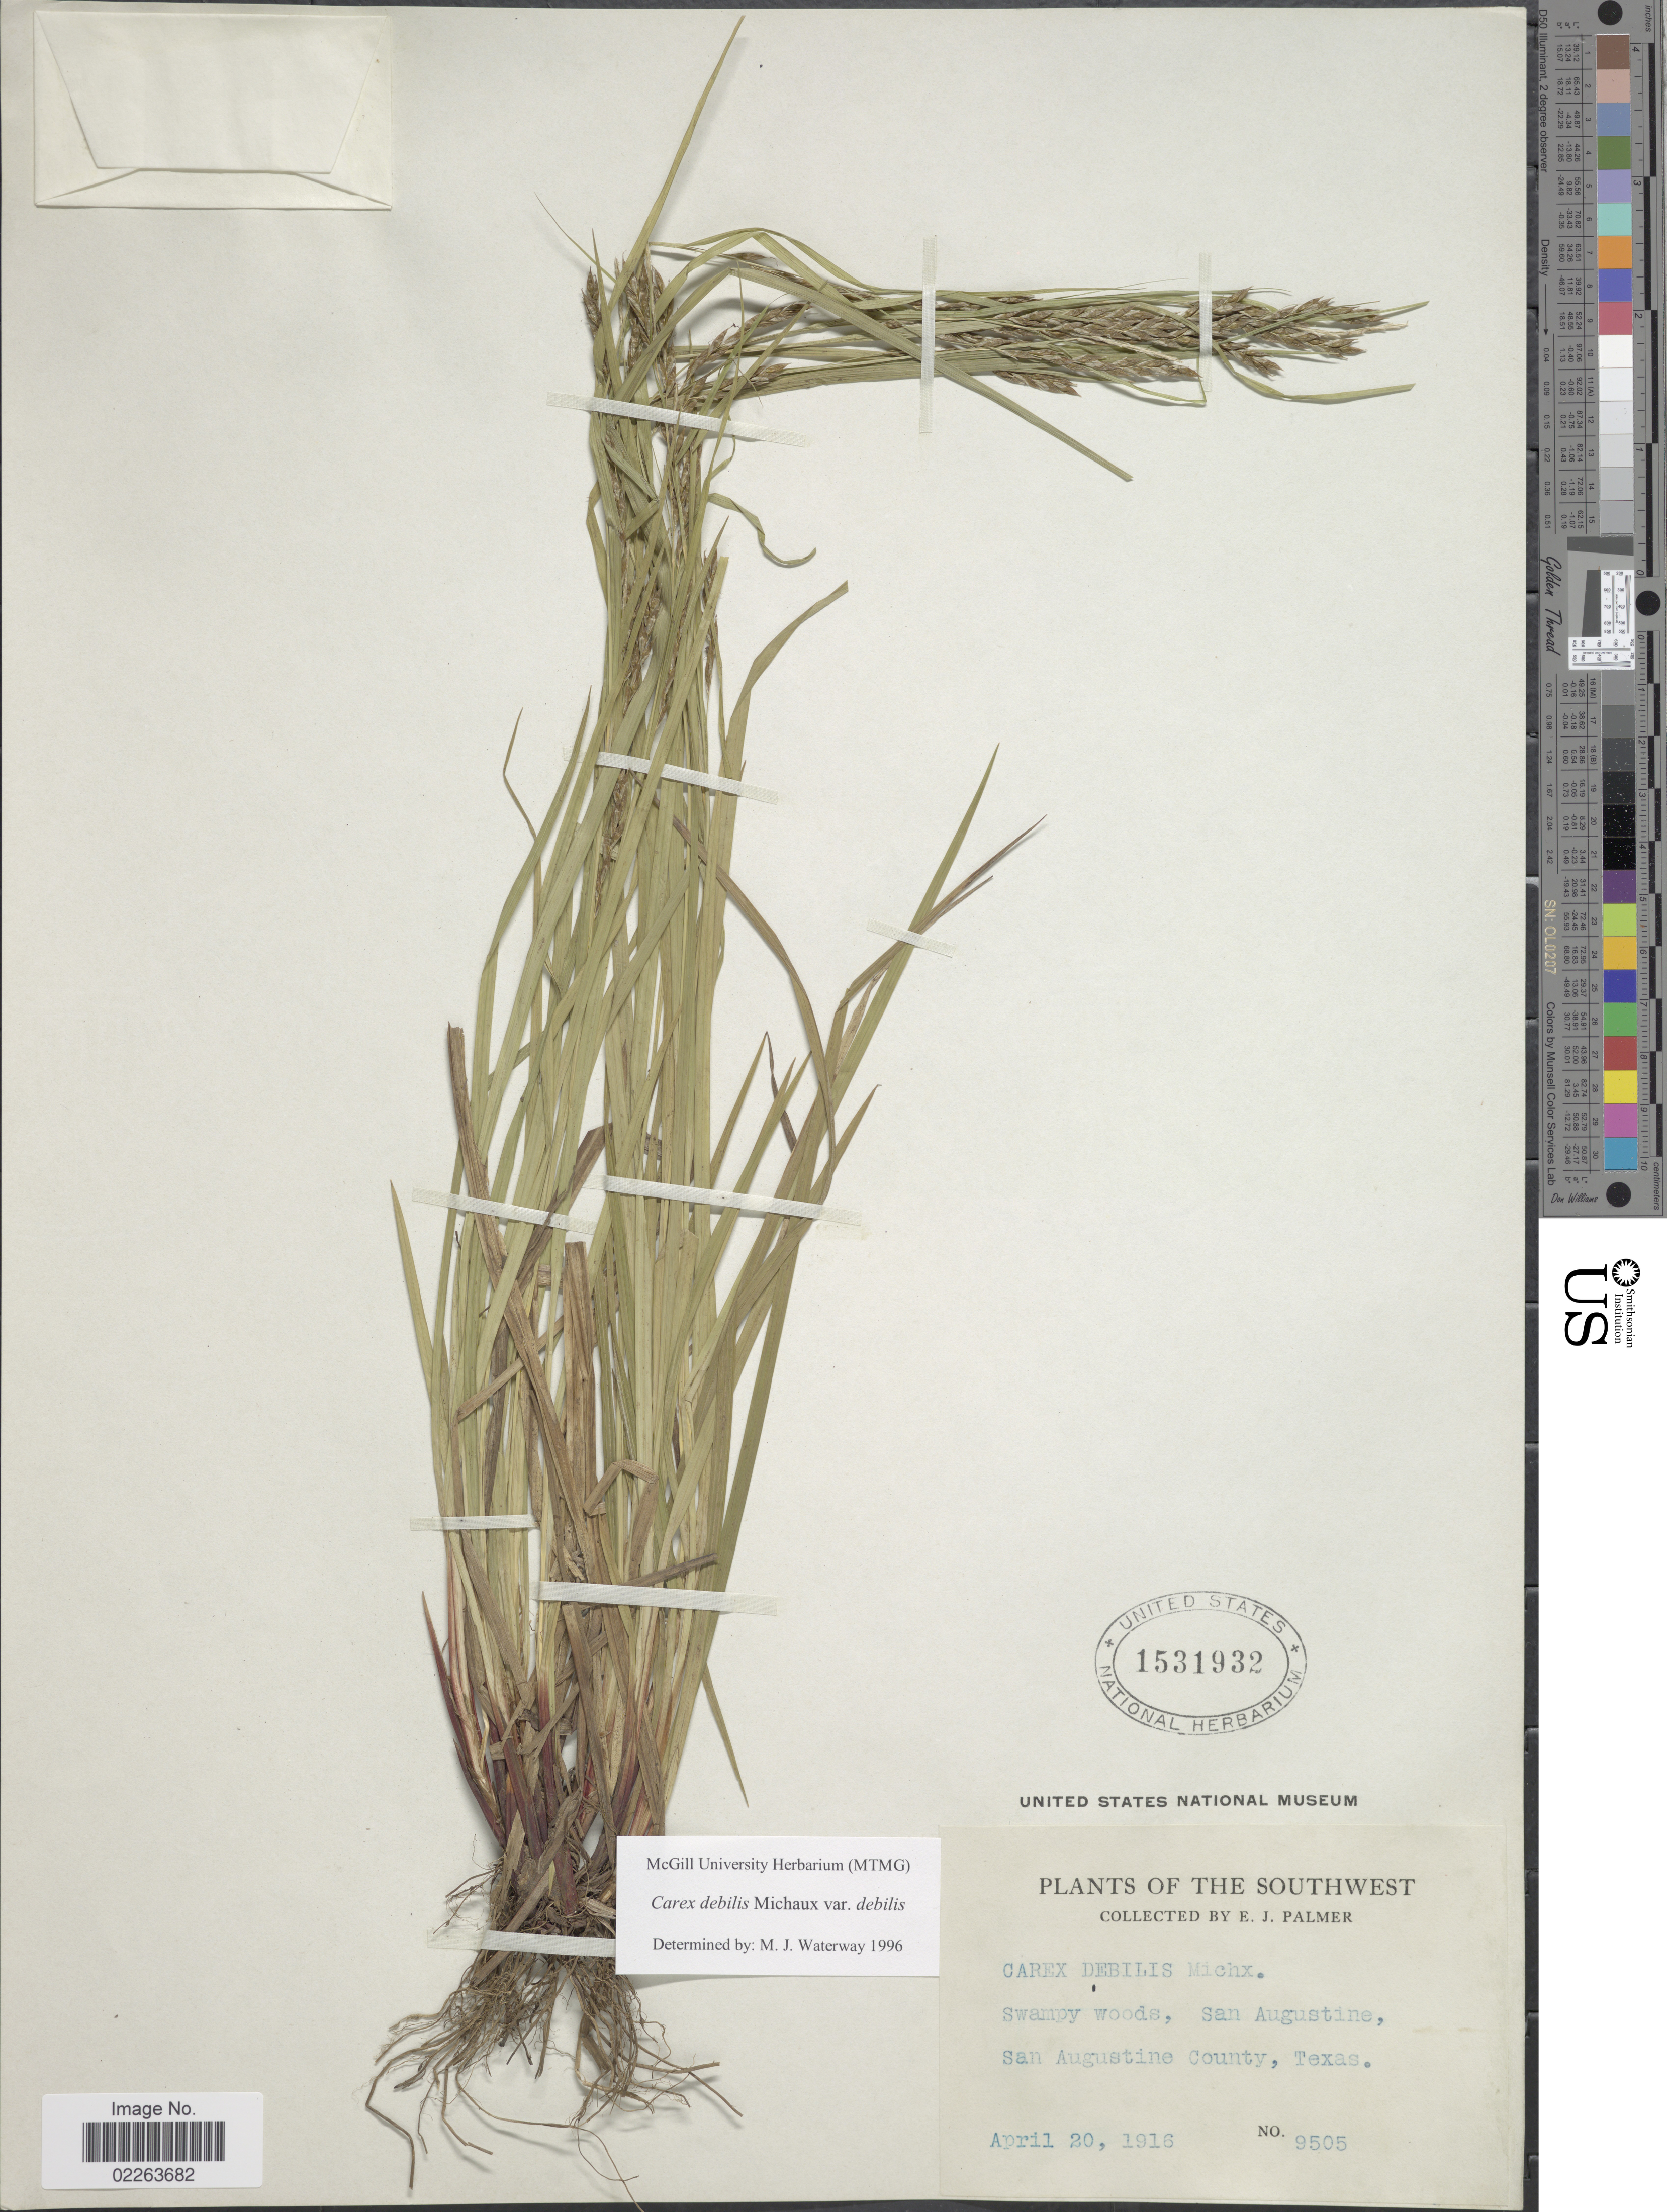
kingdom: Plantae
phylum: Tracheophyta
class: Liliopsida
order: Poales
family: Cyperaceae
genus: Carex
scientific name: Carex debilis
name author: Michx.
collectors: E. J. Palmer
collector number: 9505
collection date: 1916-04-20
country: United States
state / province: Texas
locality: Swampy woods, San Augustine, San Augustine County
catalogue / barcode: US 1531932